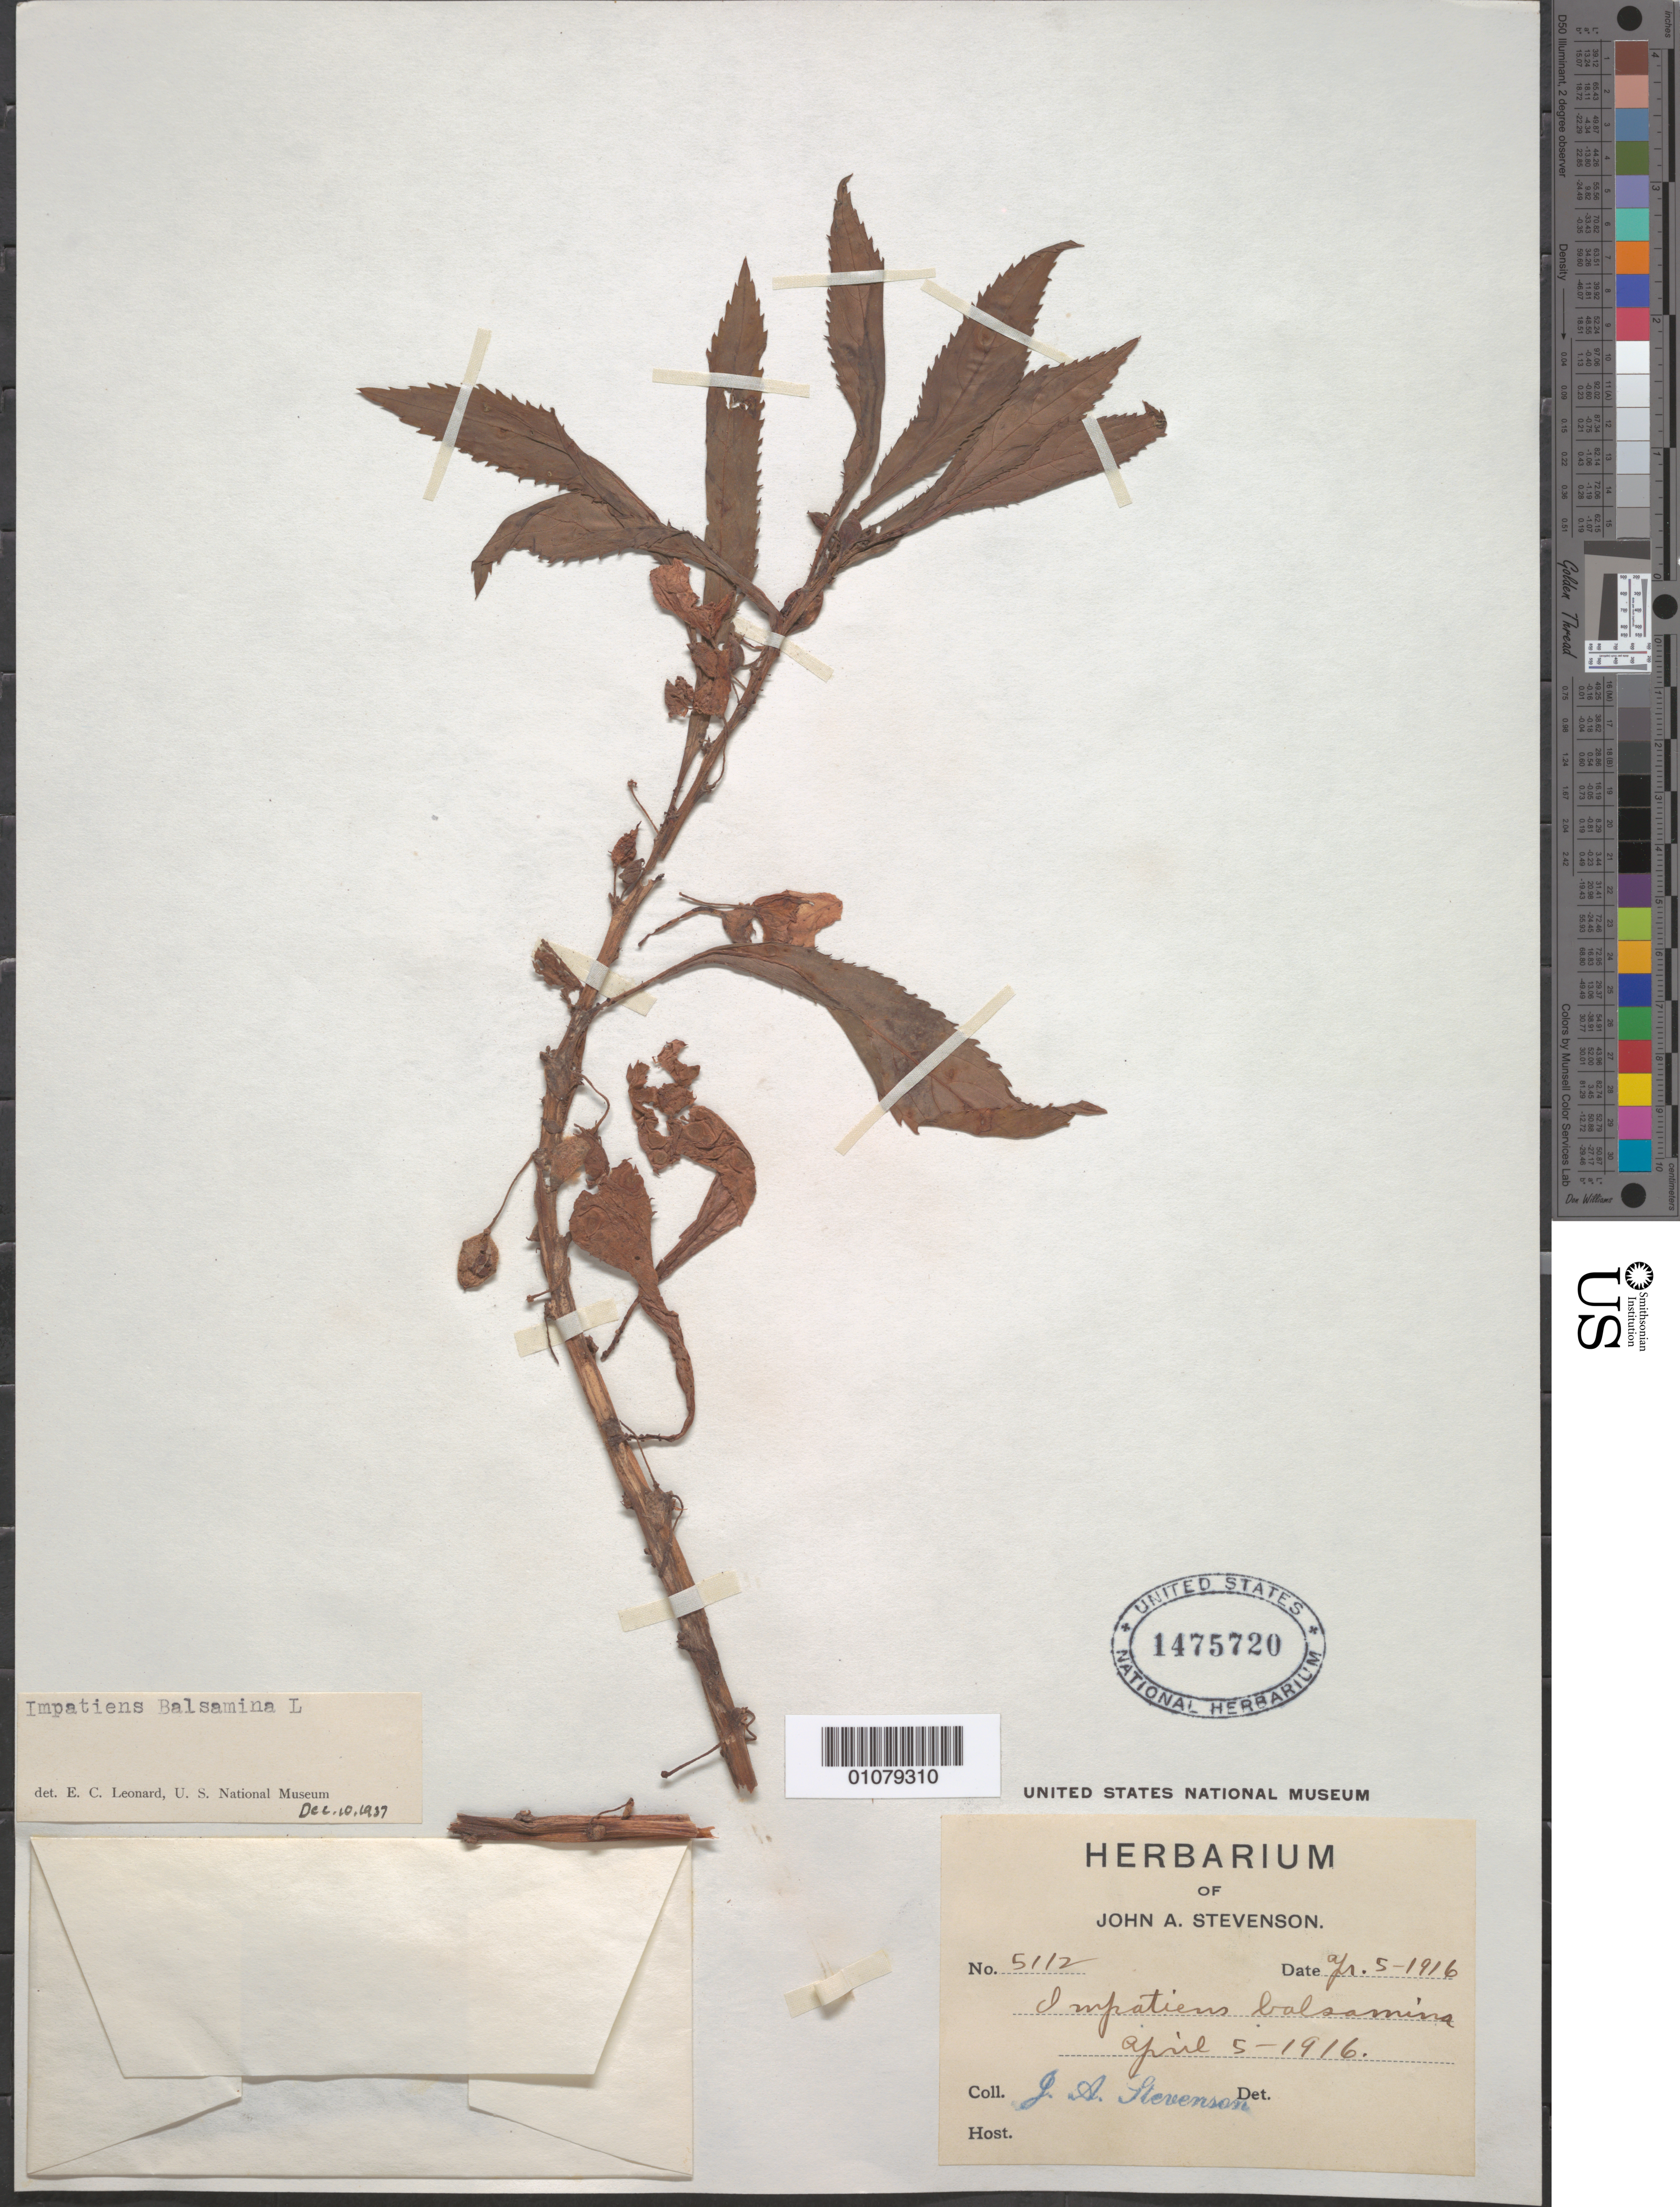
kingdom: Plantae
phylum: Tracheophyta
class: Magnoliopsida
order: Ericales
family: Balsaminaceae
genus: Impatiens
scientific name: Impatiens balsamina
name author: L.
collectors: J. Stevenson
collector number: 5112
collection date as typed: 05 Apr 1916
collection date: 1916-04-05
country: Puerto Rico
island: Puerto Rico I.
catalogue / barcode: US 1475720